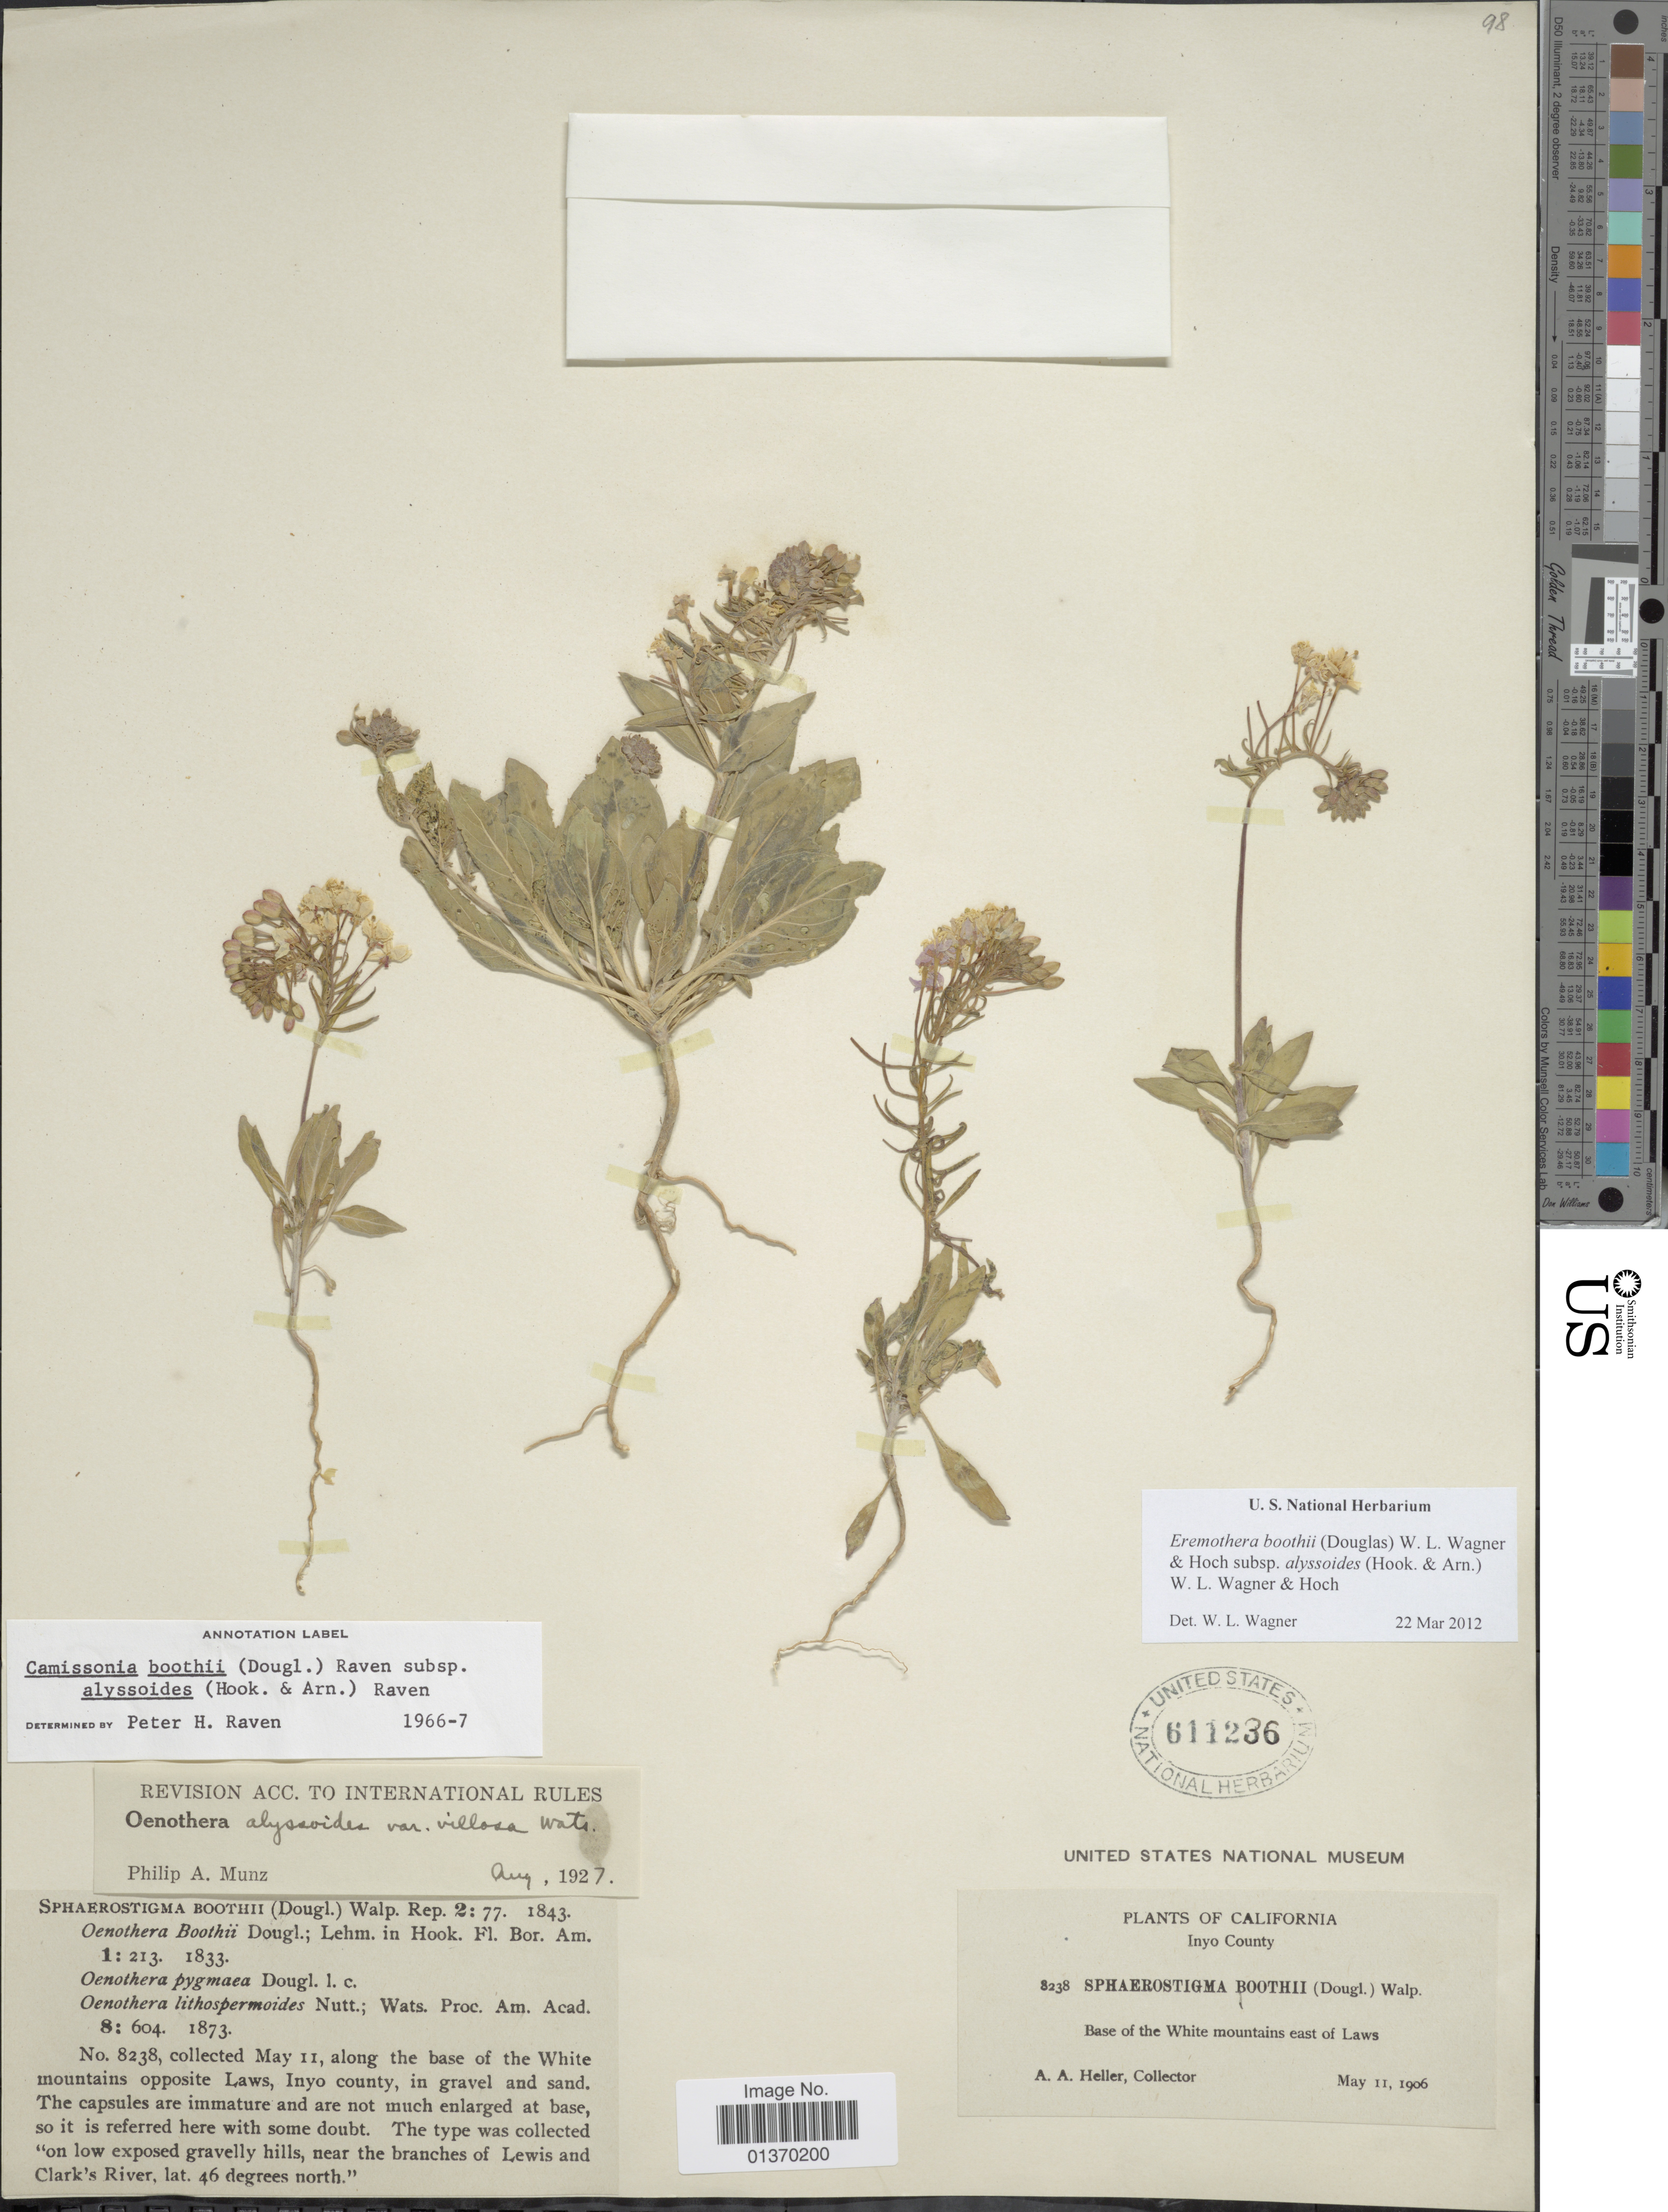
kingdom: Plantae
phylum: Tracheophyta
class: Magnoliopsida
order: Myrtales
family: Onagraceae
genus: Eremothera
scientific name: Eremothera boothii subsp. alyssoides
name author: (Hook. & Arn.) W.L. Wagner & Hoch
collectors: A. A. Heller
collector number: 8238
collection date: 1906-05-11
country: United States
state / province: California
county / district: Inyo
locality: Inyo County, Base of the White mountains east of Laws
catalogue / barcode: US 611236